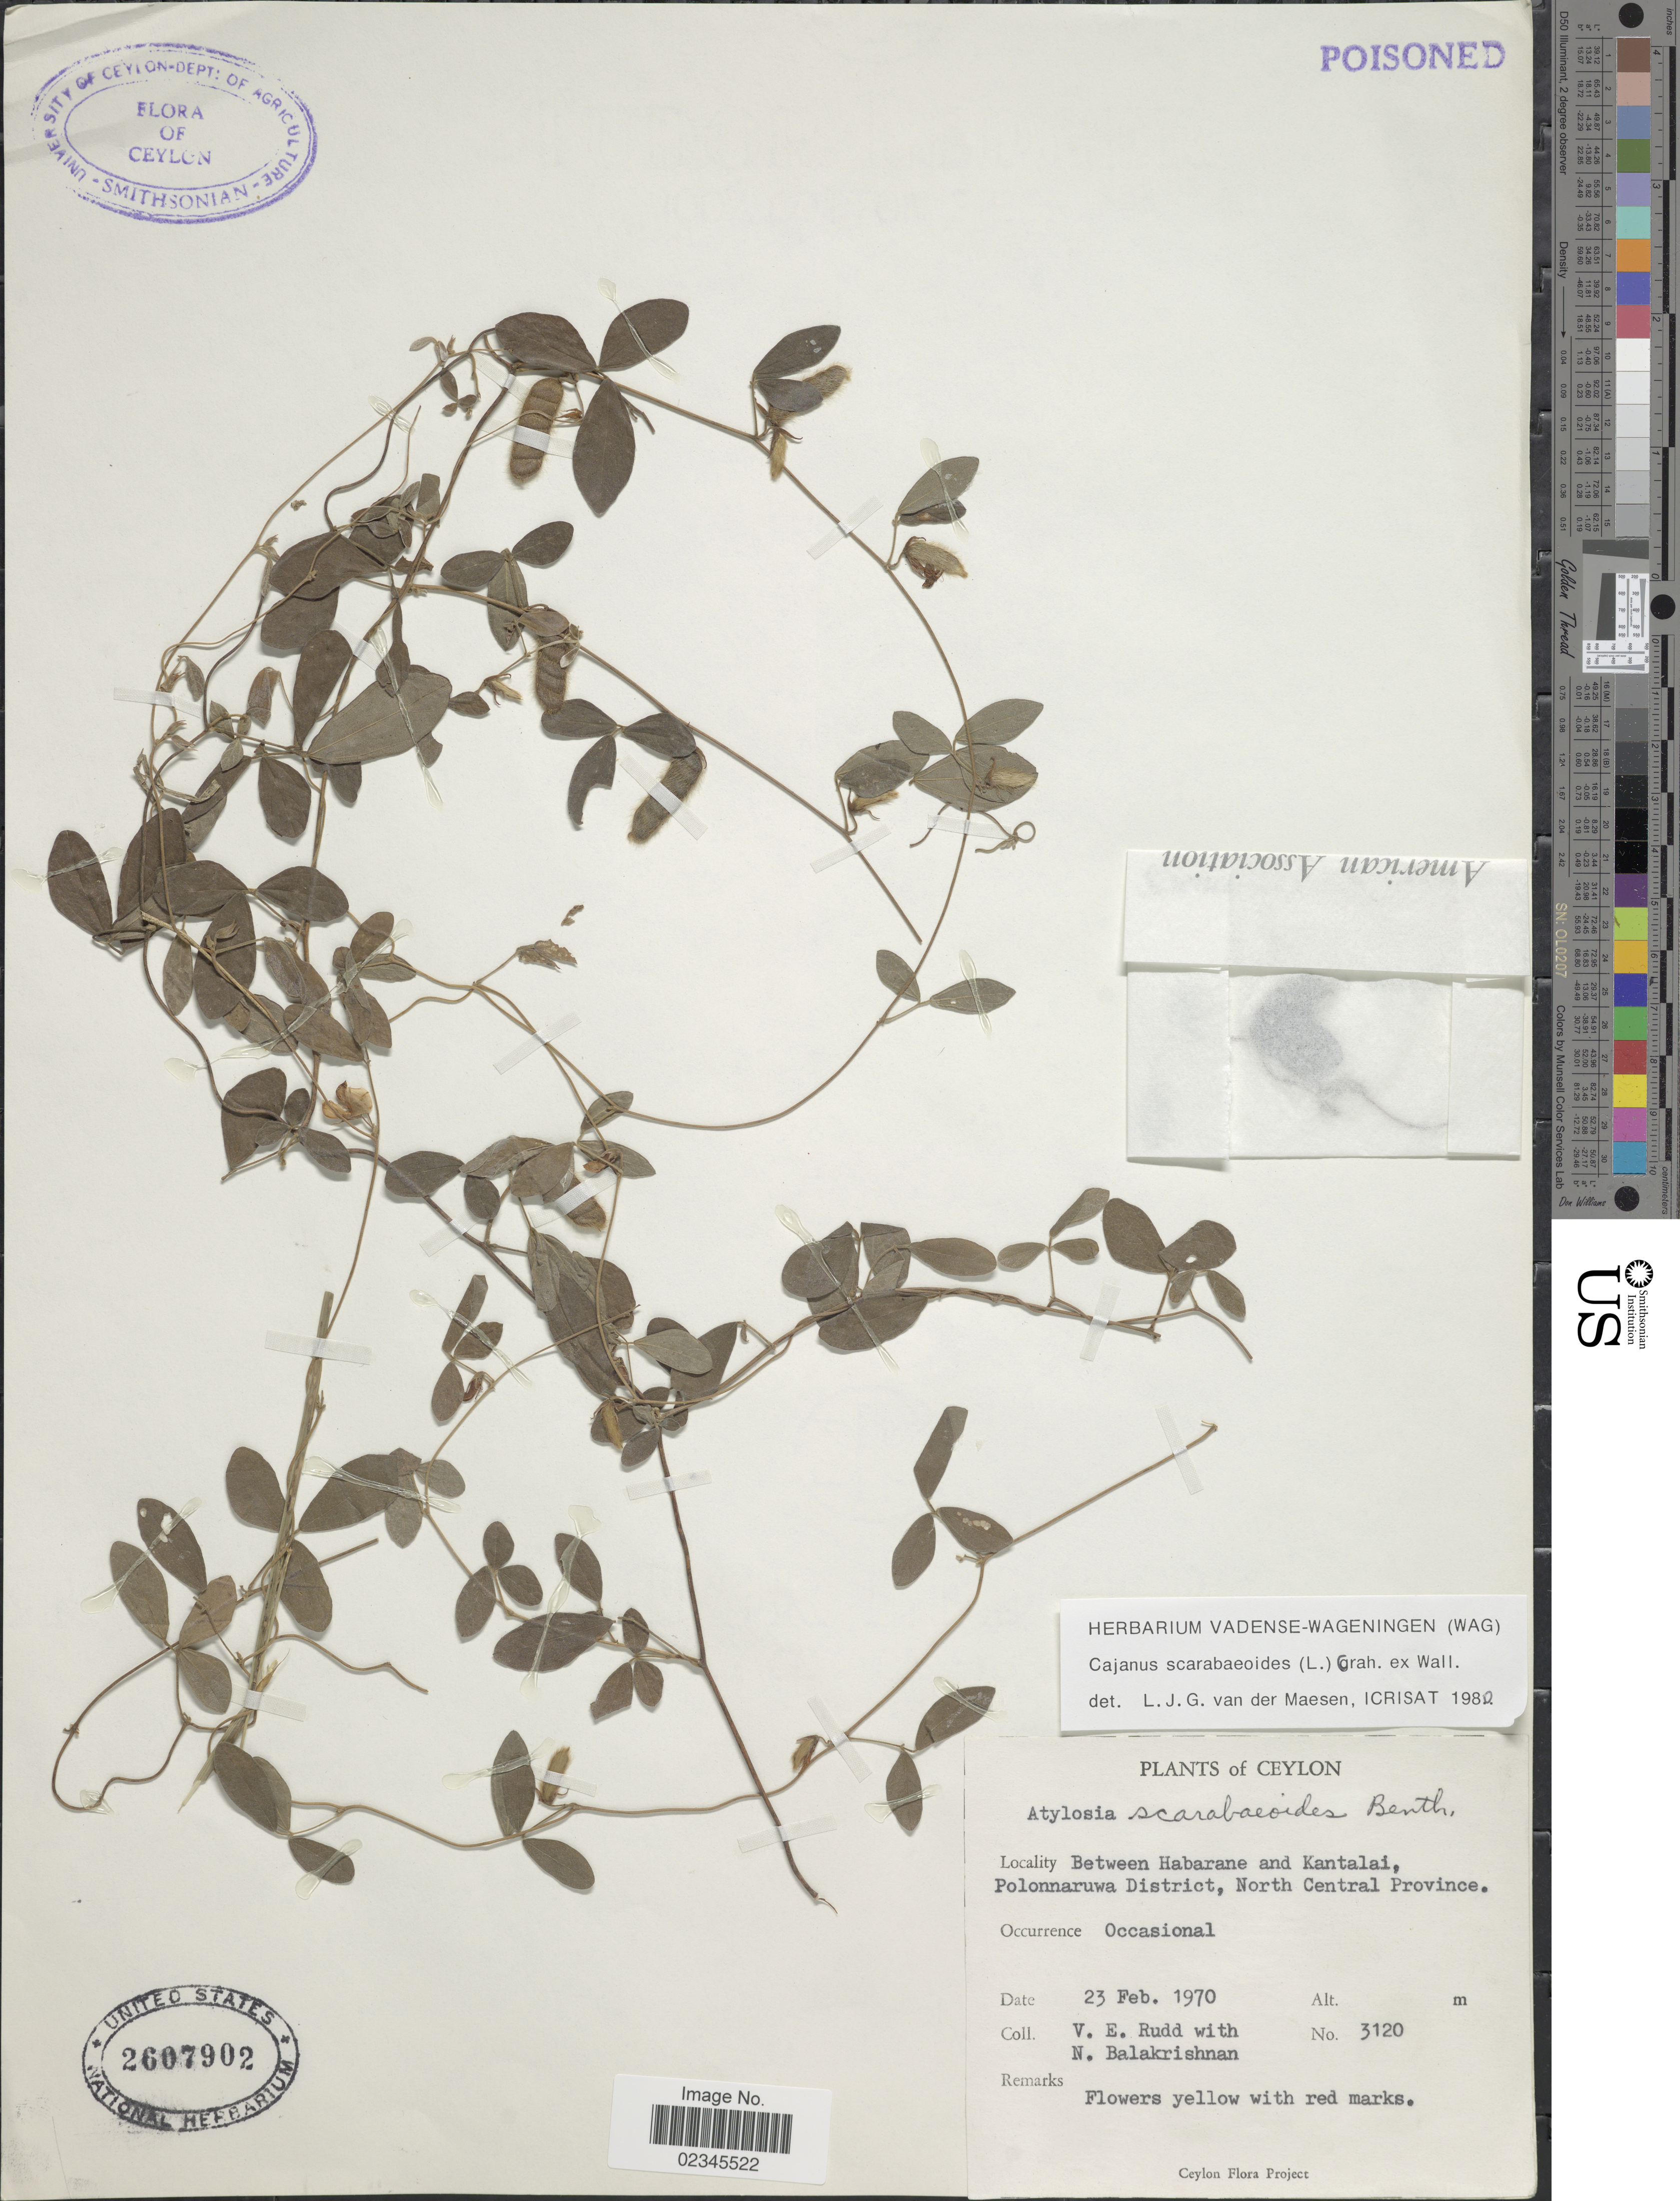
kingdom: Plantae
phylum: Tracheophyta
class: Magnoliopsida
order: Fabales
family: Fabaceae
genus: Cajanus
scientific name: Cajanus scarabaeoides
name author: (L.) Thou. ex Graham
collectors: V. E. Rudd & N. Balakrishnan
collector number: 3120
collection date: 1970-02-23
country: Sri Lanka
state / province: North Central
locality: Ceylon. Between Habarane and Kantalai, Polonnaruwa District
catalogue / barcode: US 2607902